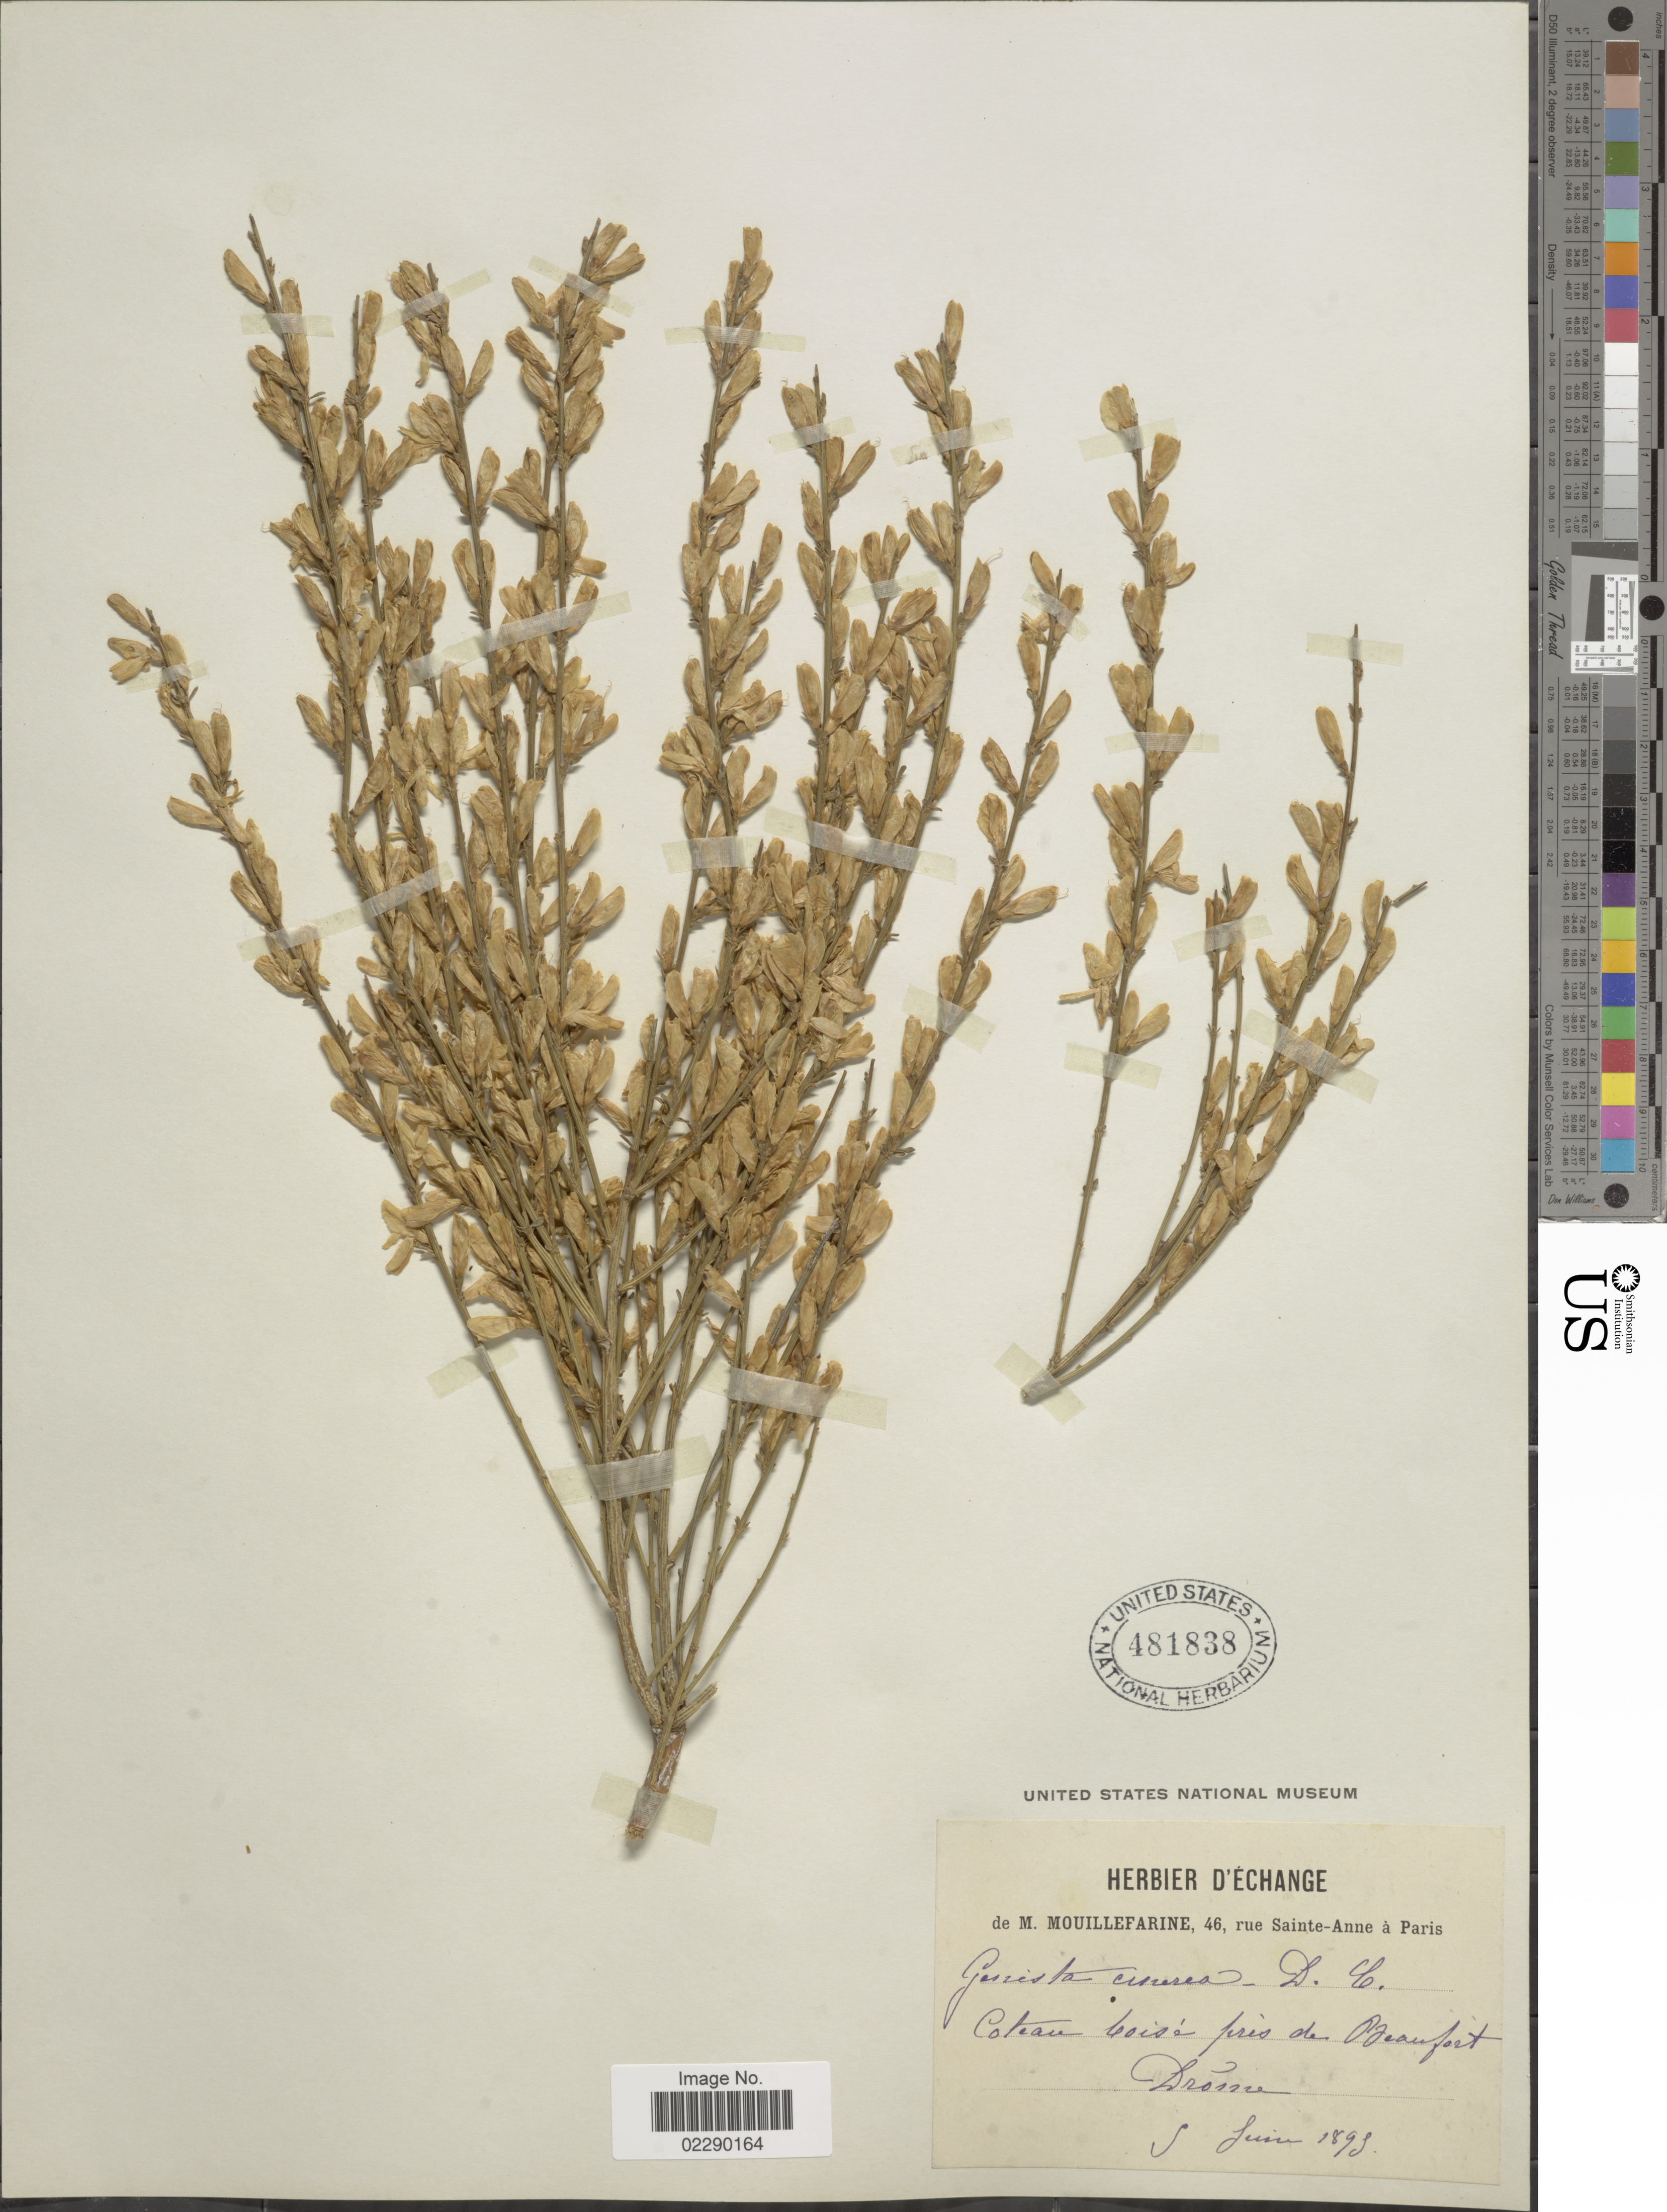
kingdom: Plantae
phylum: Tracheophyta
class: Magnoliopsida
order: Fabales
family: Fabaceae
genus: Genista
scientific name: Genista cinerea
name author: (Vill.) DC.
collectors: M. Mouillefarine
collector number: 46?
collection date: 1895-06-05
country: France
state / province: Auvergne-Rhône-Alpes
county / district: Drôme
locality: Coteau boisè près de Beaufort, Drôme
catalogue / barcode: US 481838